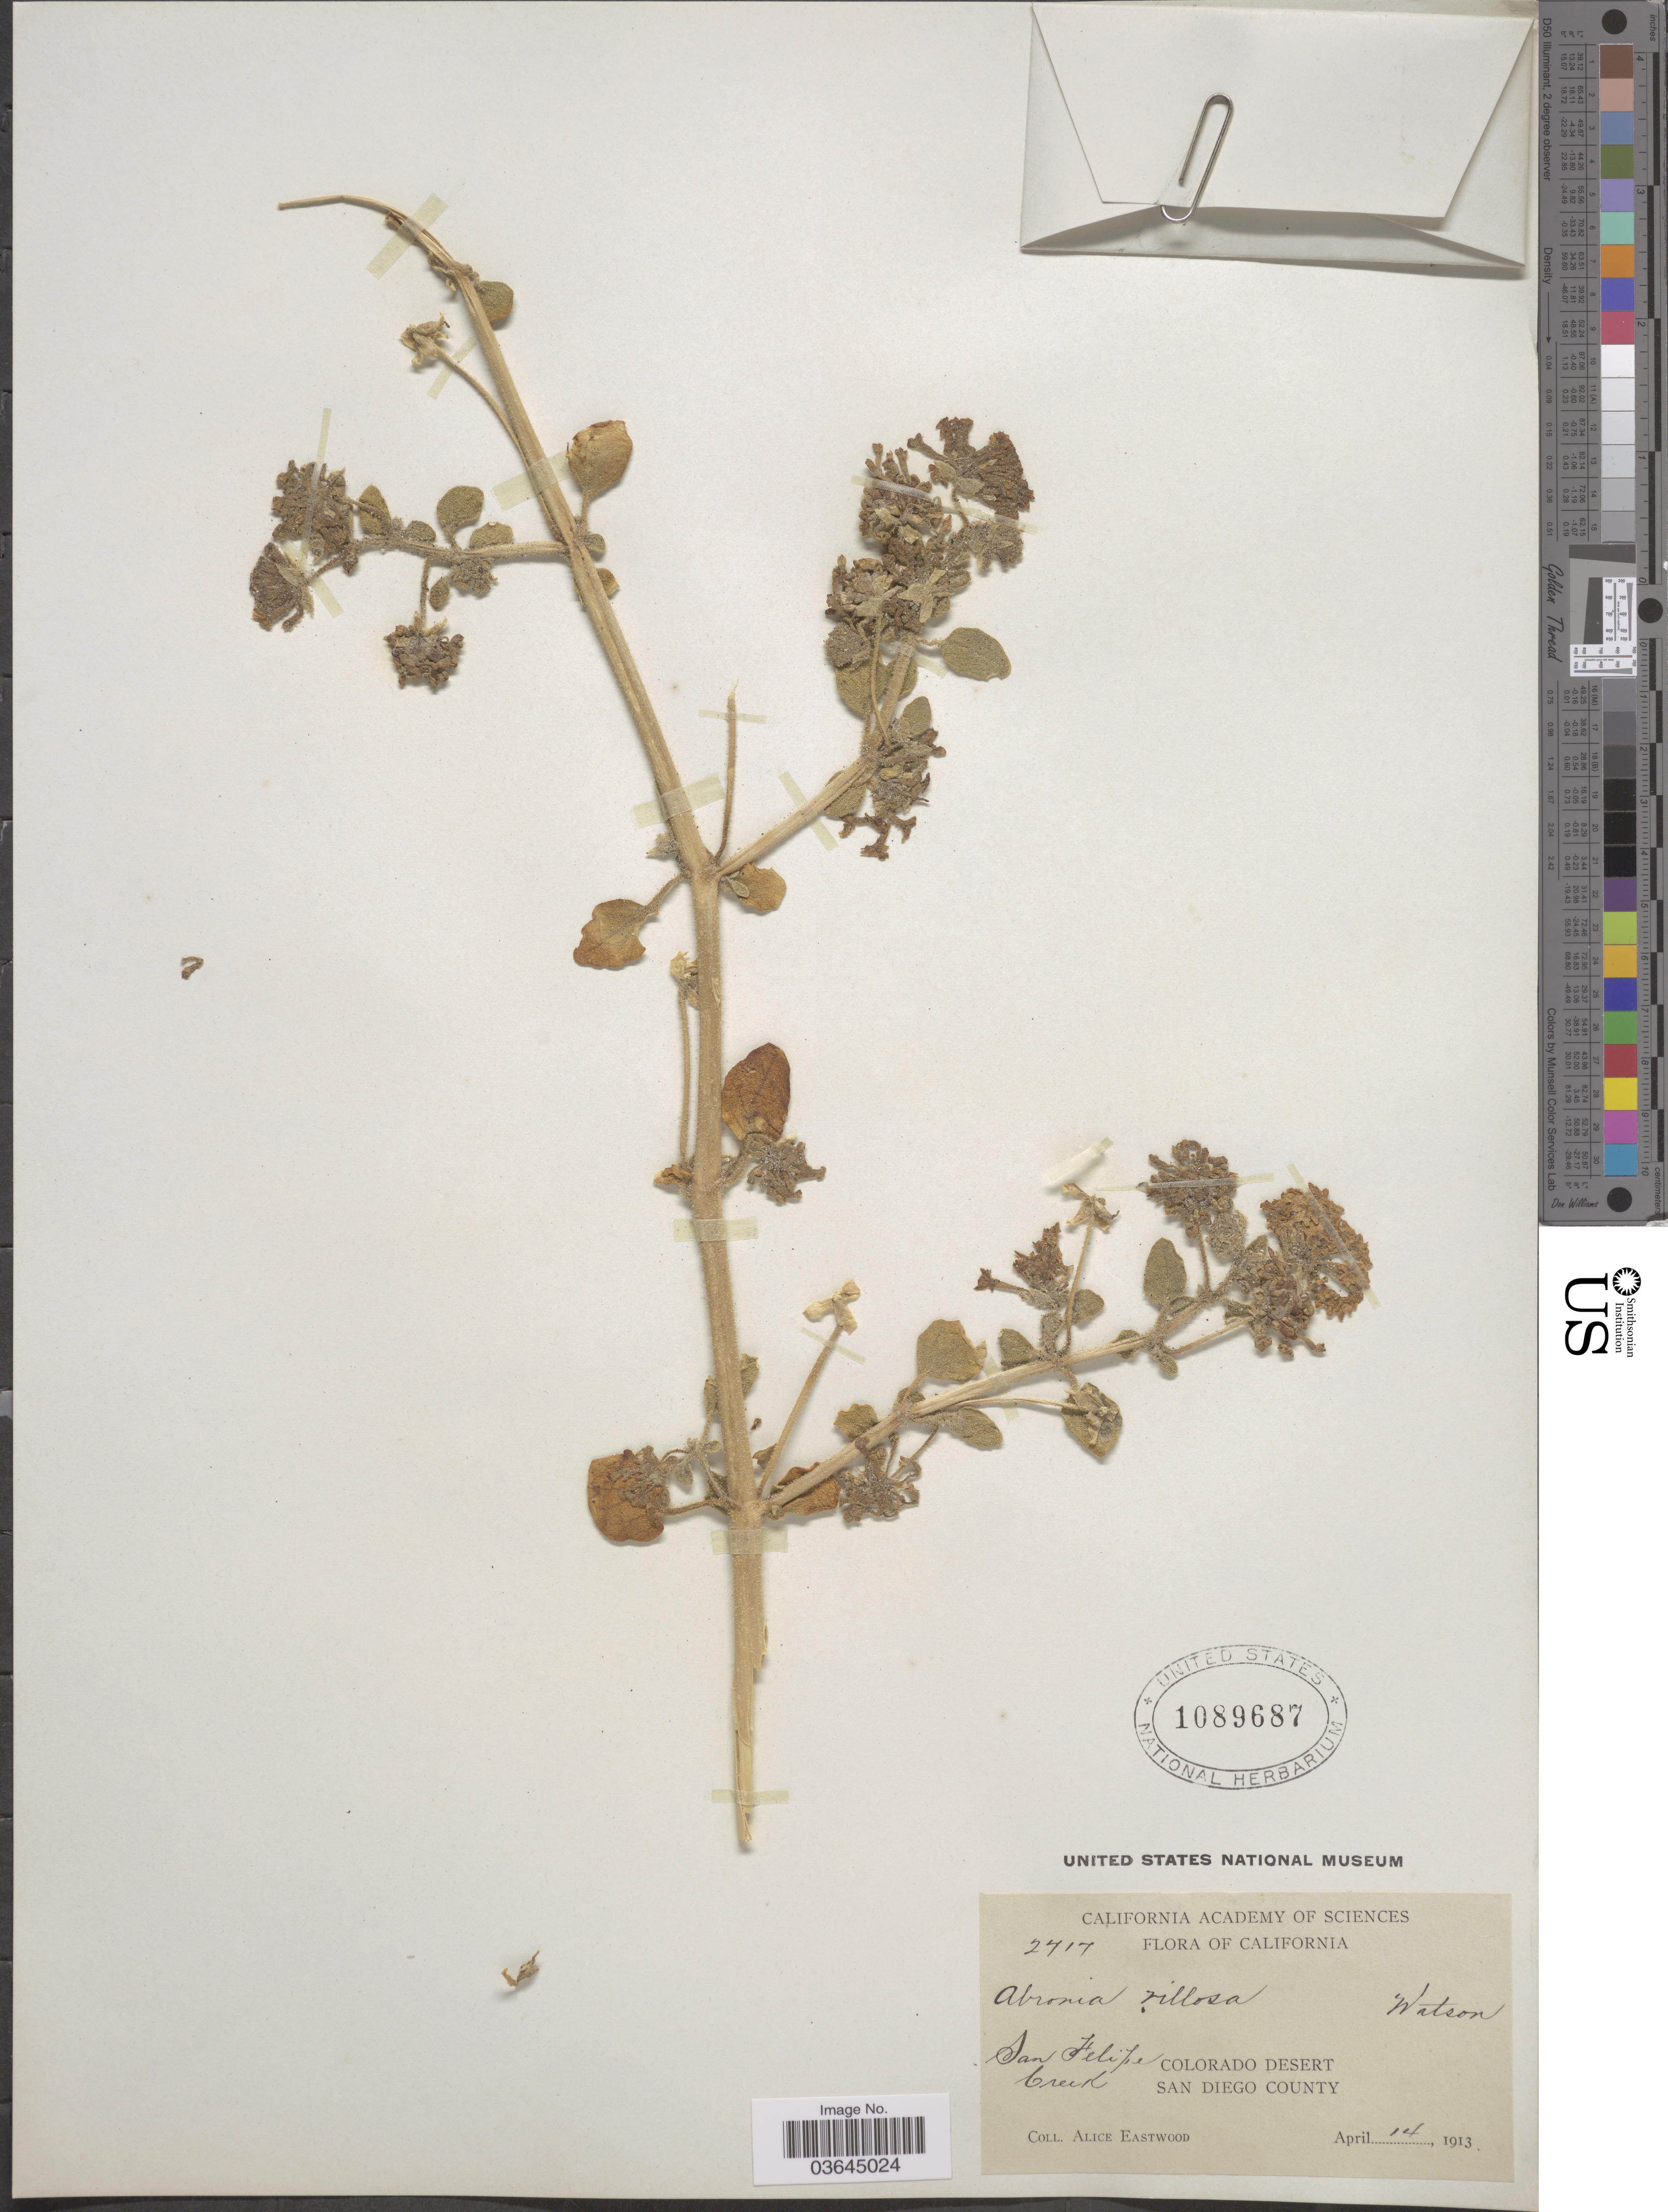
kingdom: Plantae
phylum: Tracheophyta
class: Magnoliopsida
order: Caryophyllales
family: Nyctaginaceae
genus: Abronia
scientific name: Abronia villosa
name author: S. Watson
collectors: A. Eastwood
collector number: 2417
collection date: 1913-04-14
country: United States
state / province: California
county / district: San Diego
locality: San Felipe Creek. Colorado Desert. San Diego County.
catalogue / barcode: US 1089687